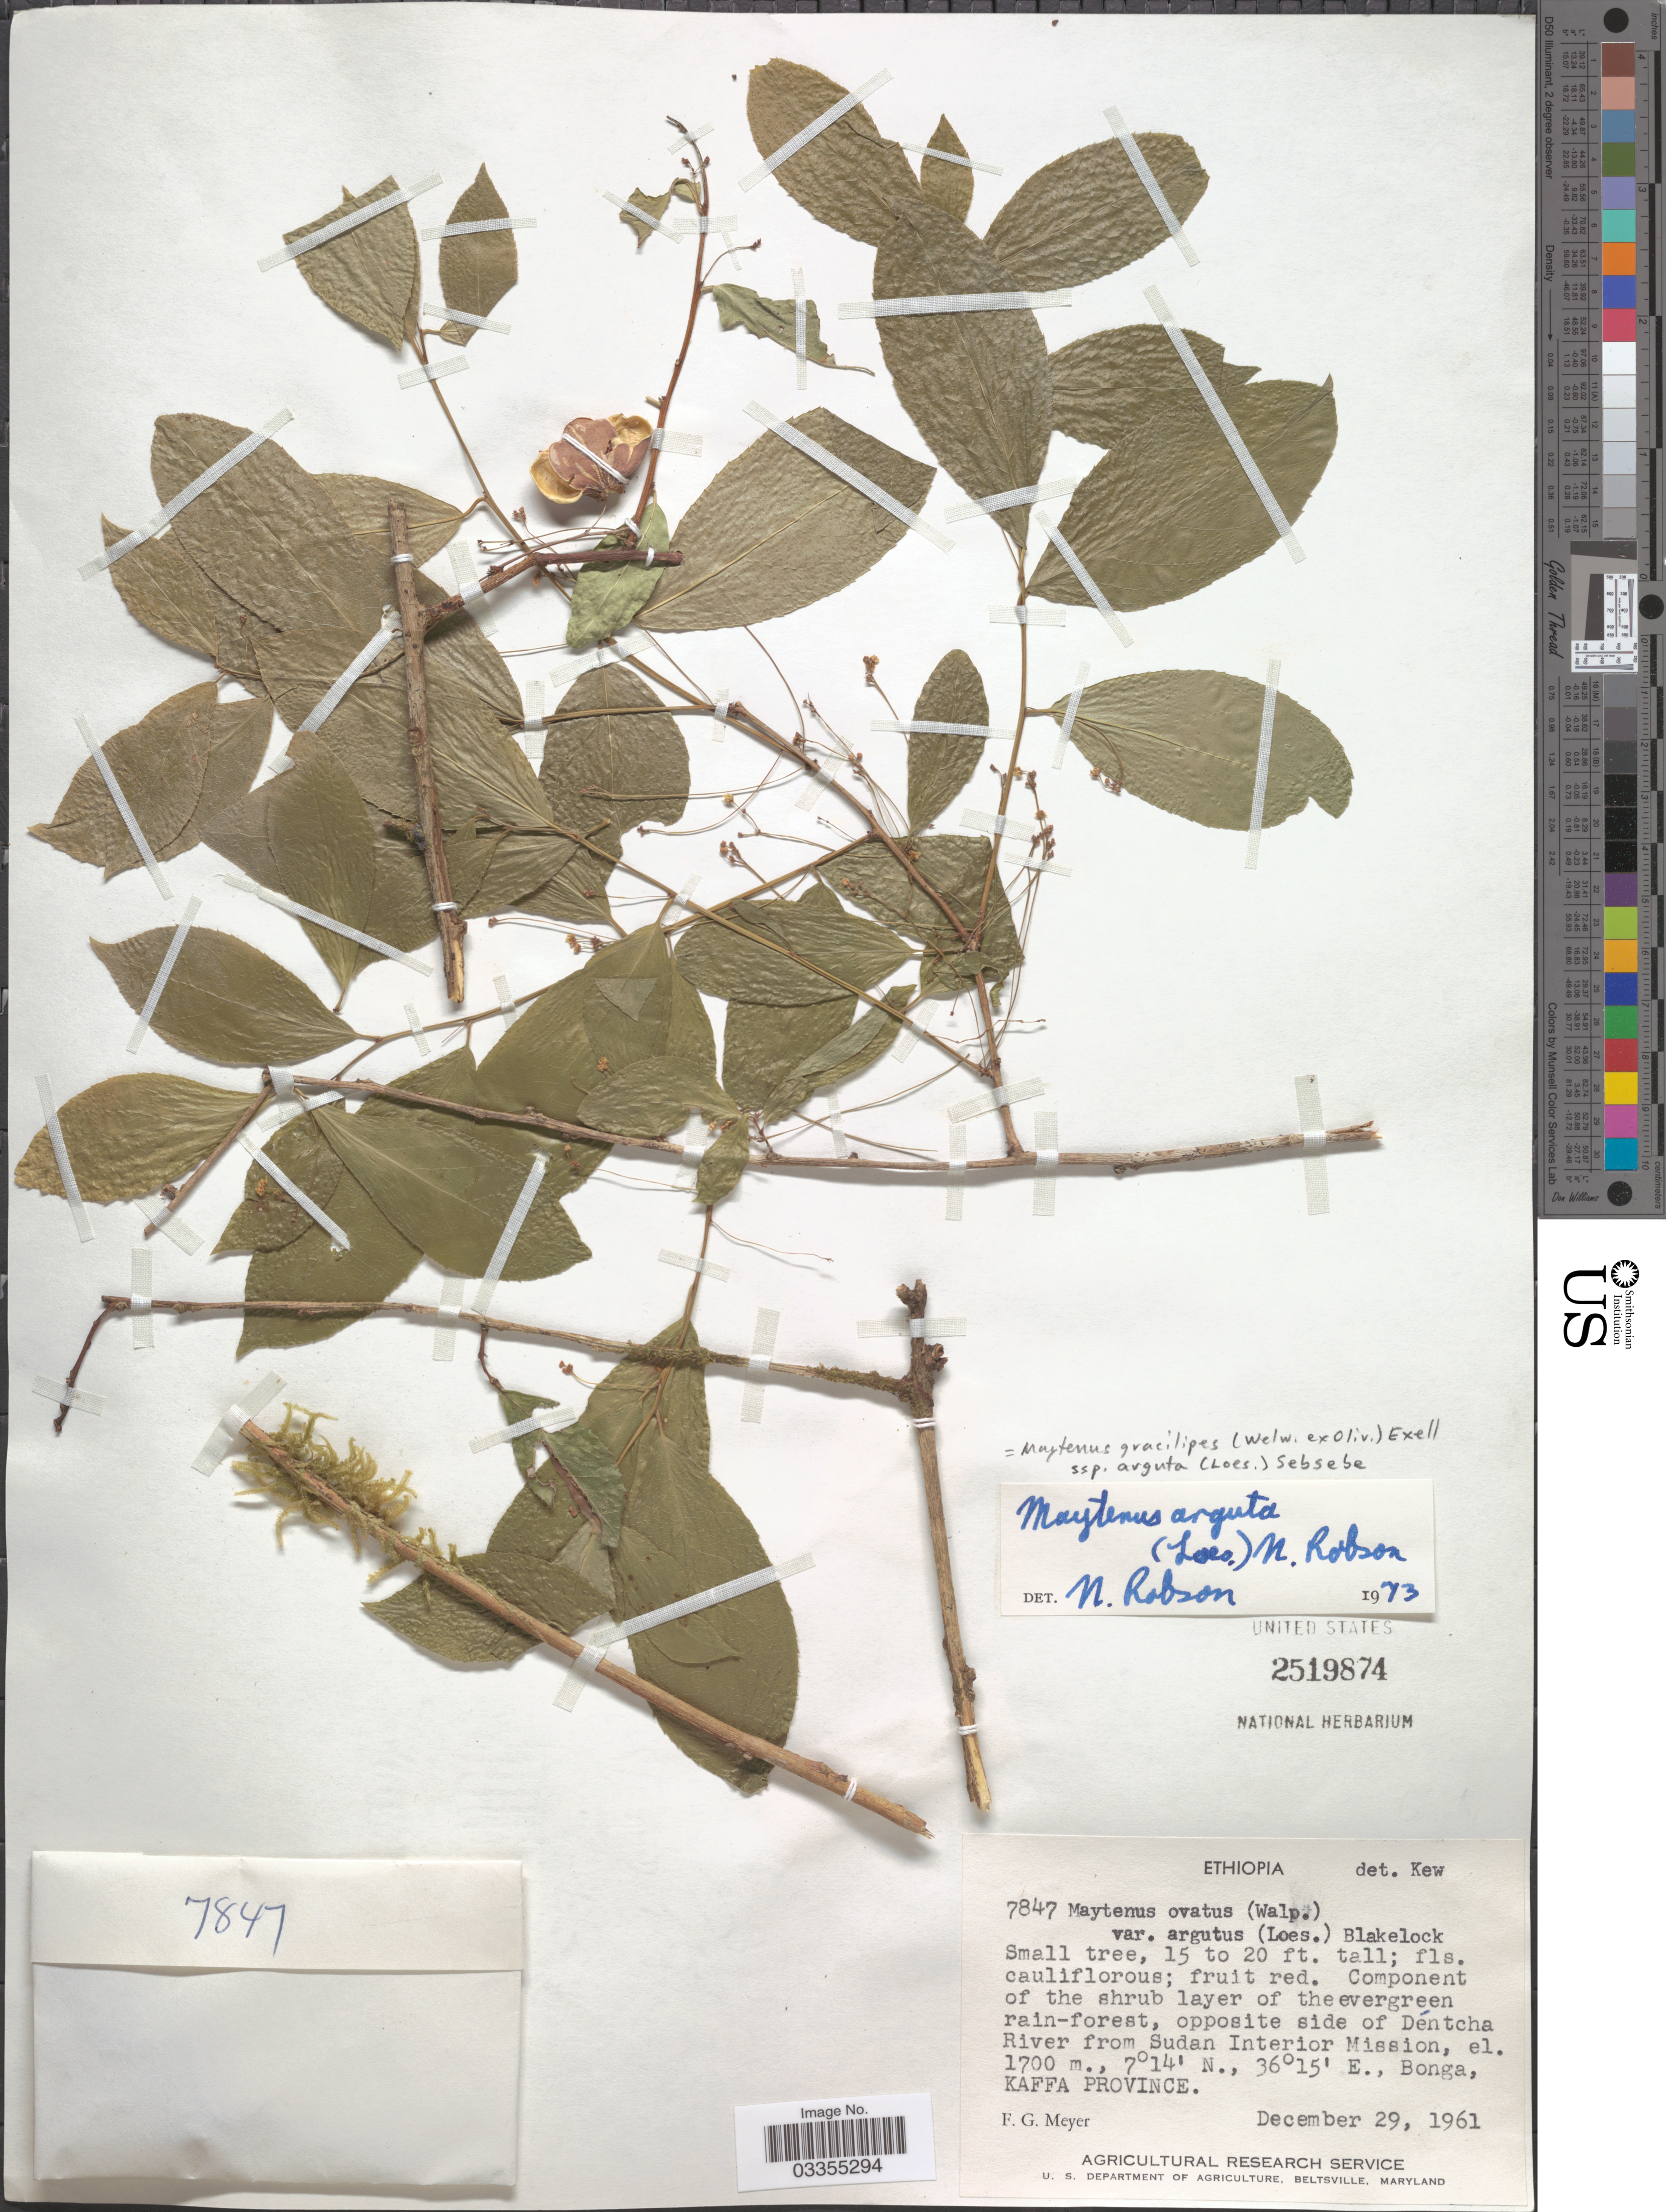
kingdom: Plantae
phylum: Tracheophyta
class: Magnoliopsida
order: Celastrales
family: Celastraceae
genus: Gymnosporia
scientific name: Gymnosporia gracilipes subsp. arguta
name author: (Loes.) Jordaan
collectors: F. G. Meyer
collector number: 7847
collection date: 1961-12-29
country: Ethiopia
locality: Opposite side of Déntcha River from Sudan Interior Mission, Bonga, Kaffa Province.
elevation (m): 1700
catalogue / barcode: US 2519874